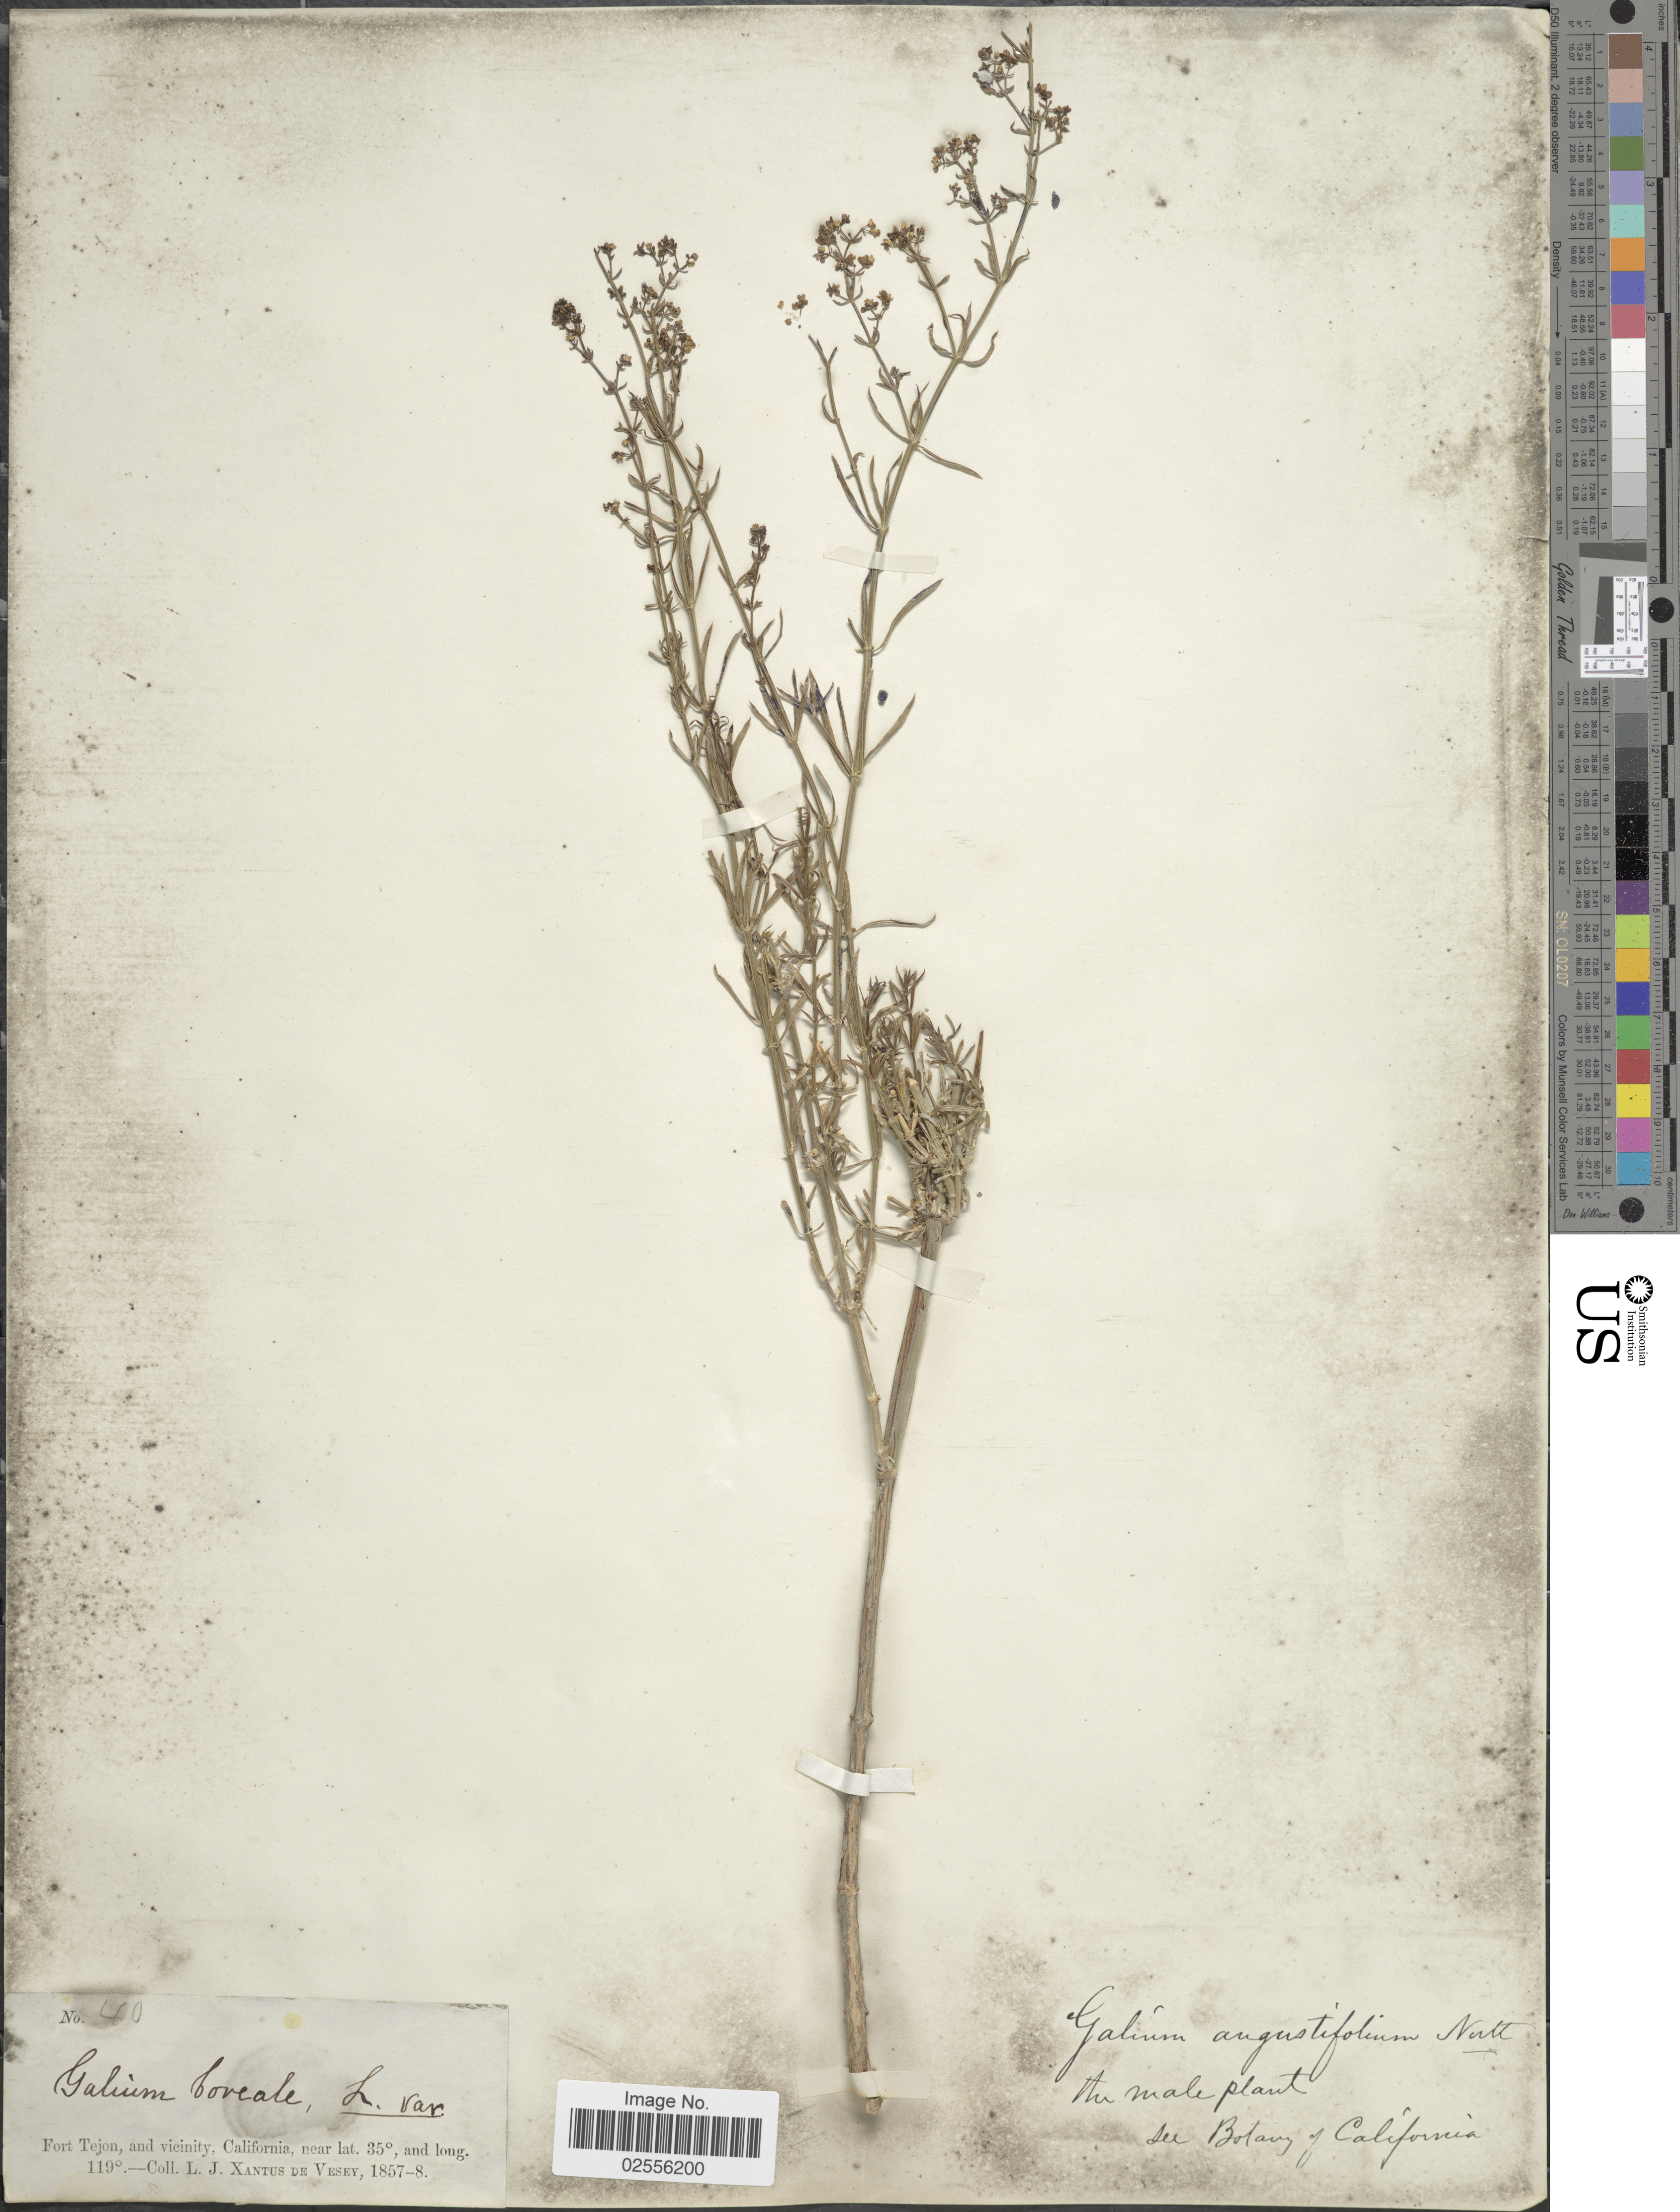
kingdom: Plantae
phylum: Tracheophyta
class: Magnoliopsida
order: Gentianales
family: Rubiaceae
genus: Galium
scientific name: Galium angustifolium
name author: Nutt.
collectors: L. Xantus de Vesey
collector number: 40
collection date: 1857/1858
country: United States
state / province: California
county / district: Kern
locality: Fort Tejon, and vicinity.